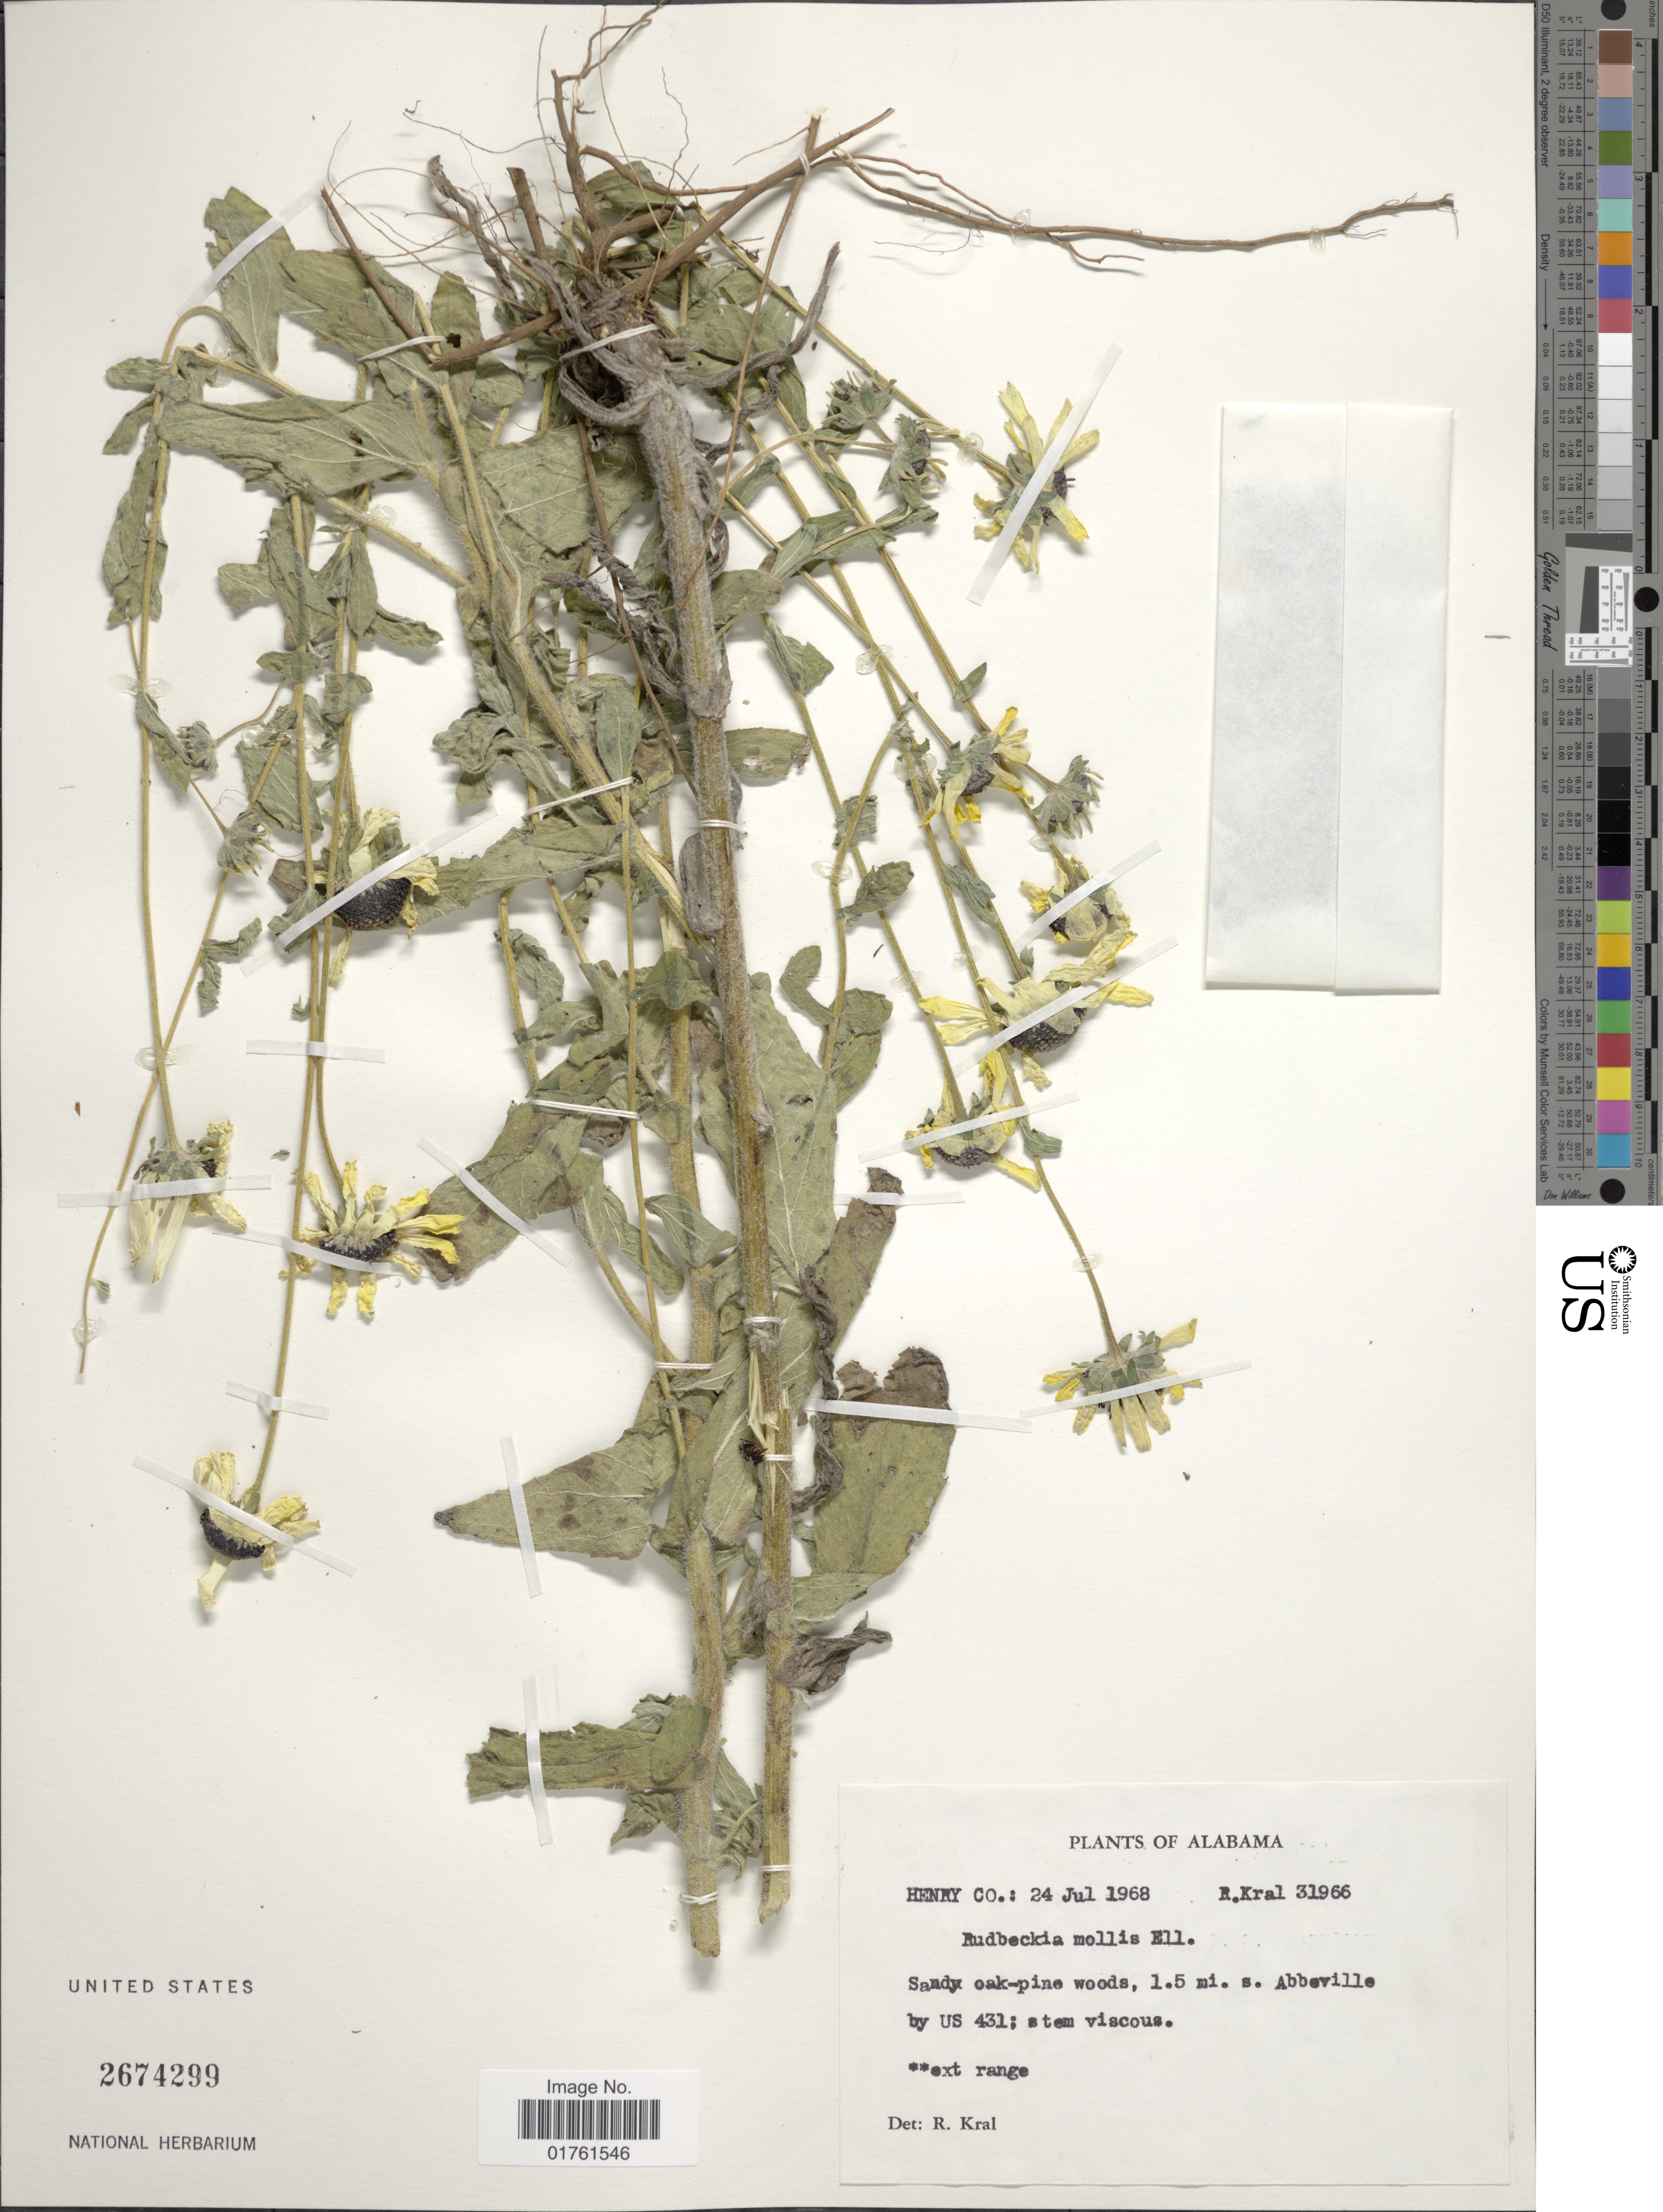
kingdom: Plantae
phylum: Tracheophyta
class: Magnoliopsida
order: Asterales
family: Asteraceae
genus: Rudbeckia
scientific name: Rudbeckia mollis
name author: Elliott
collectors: R. Kral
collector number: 31966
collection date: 1968-07-24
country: United States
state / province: Alabama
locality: Henry Co, Sandy oak-pine woods, 1.5 mi. s. Abbeville by US 431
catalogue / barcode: US 2674299